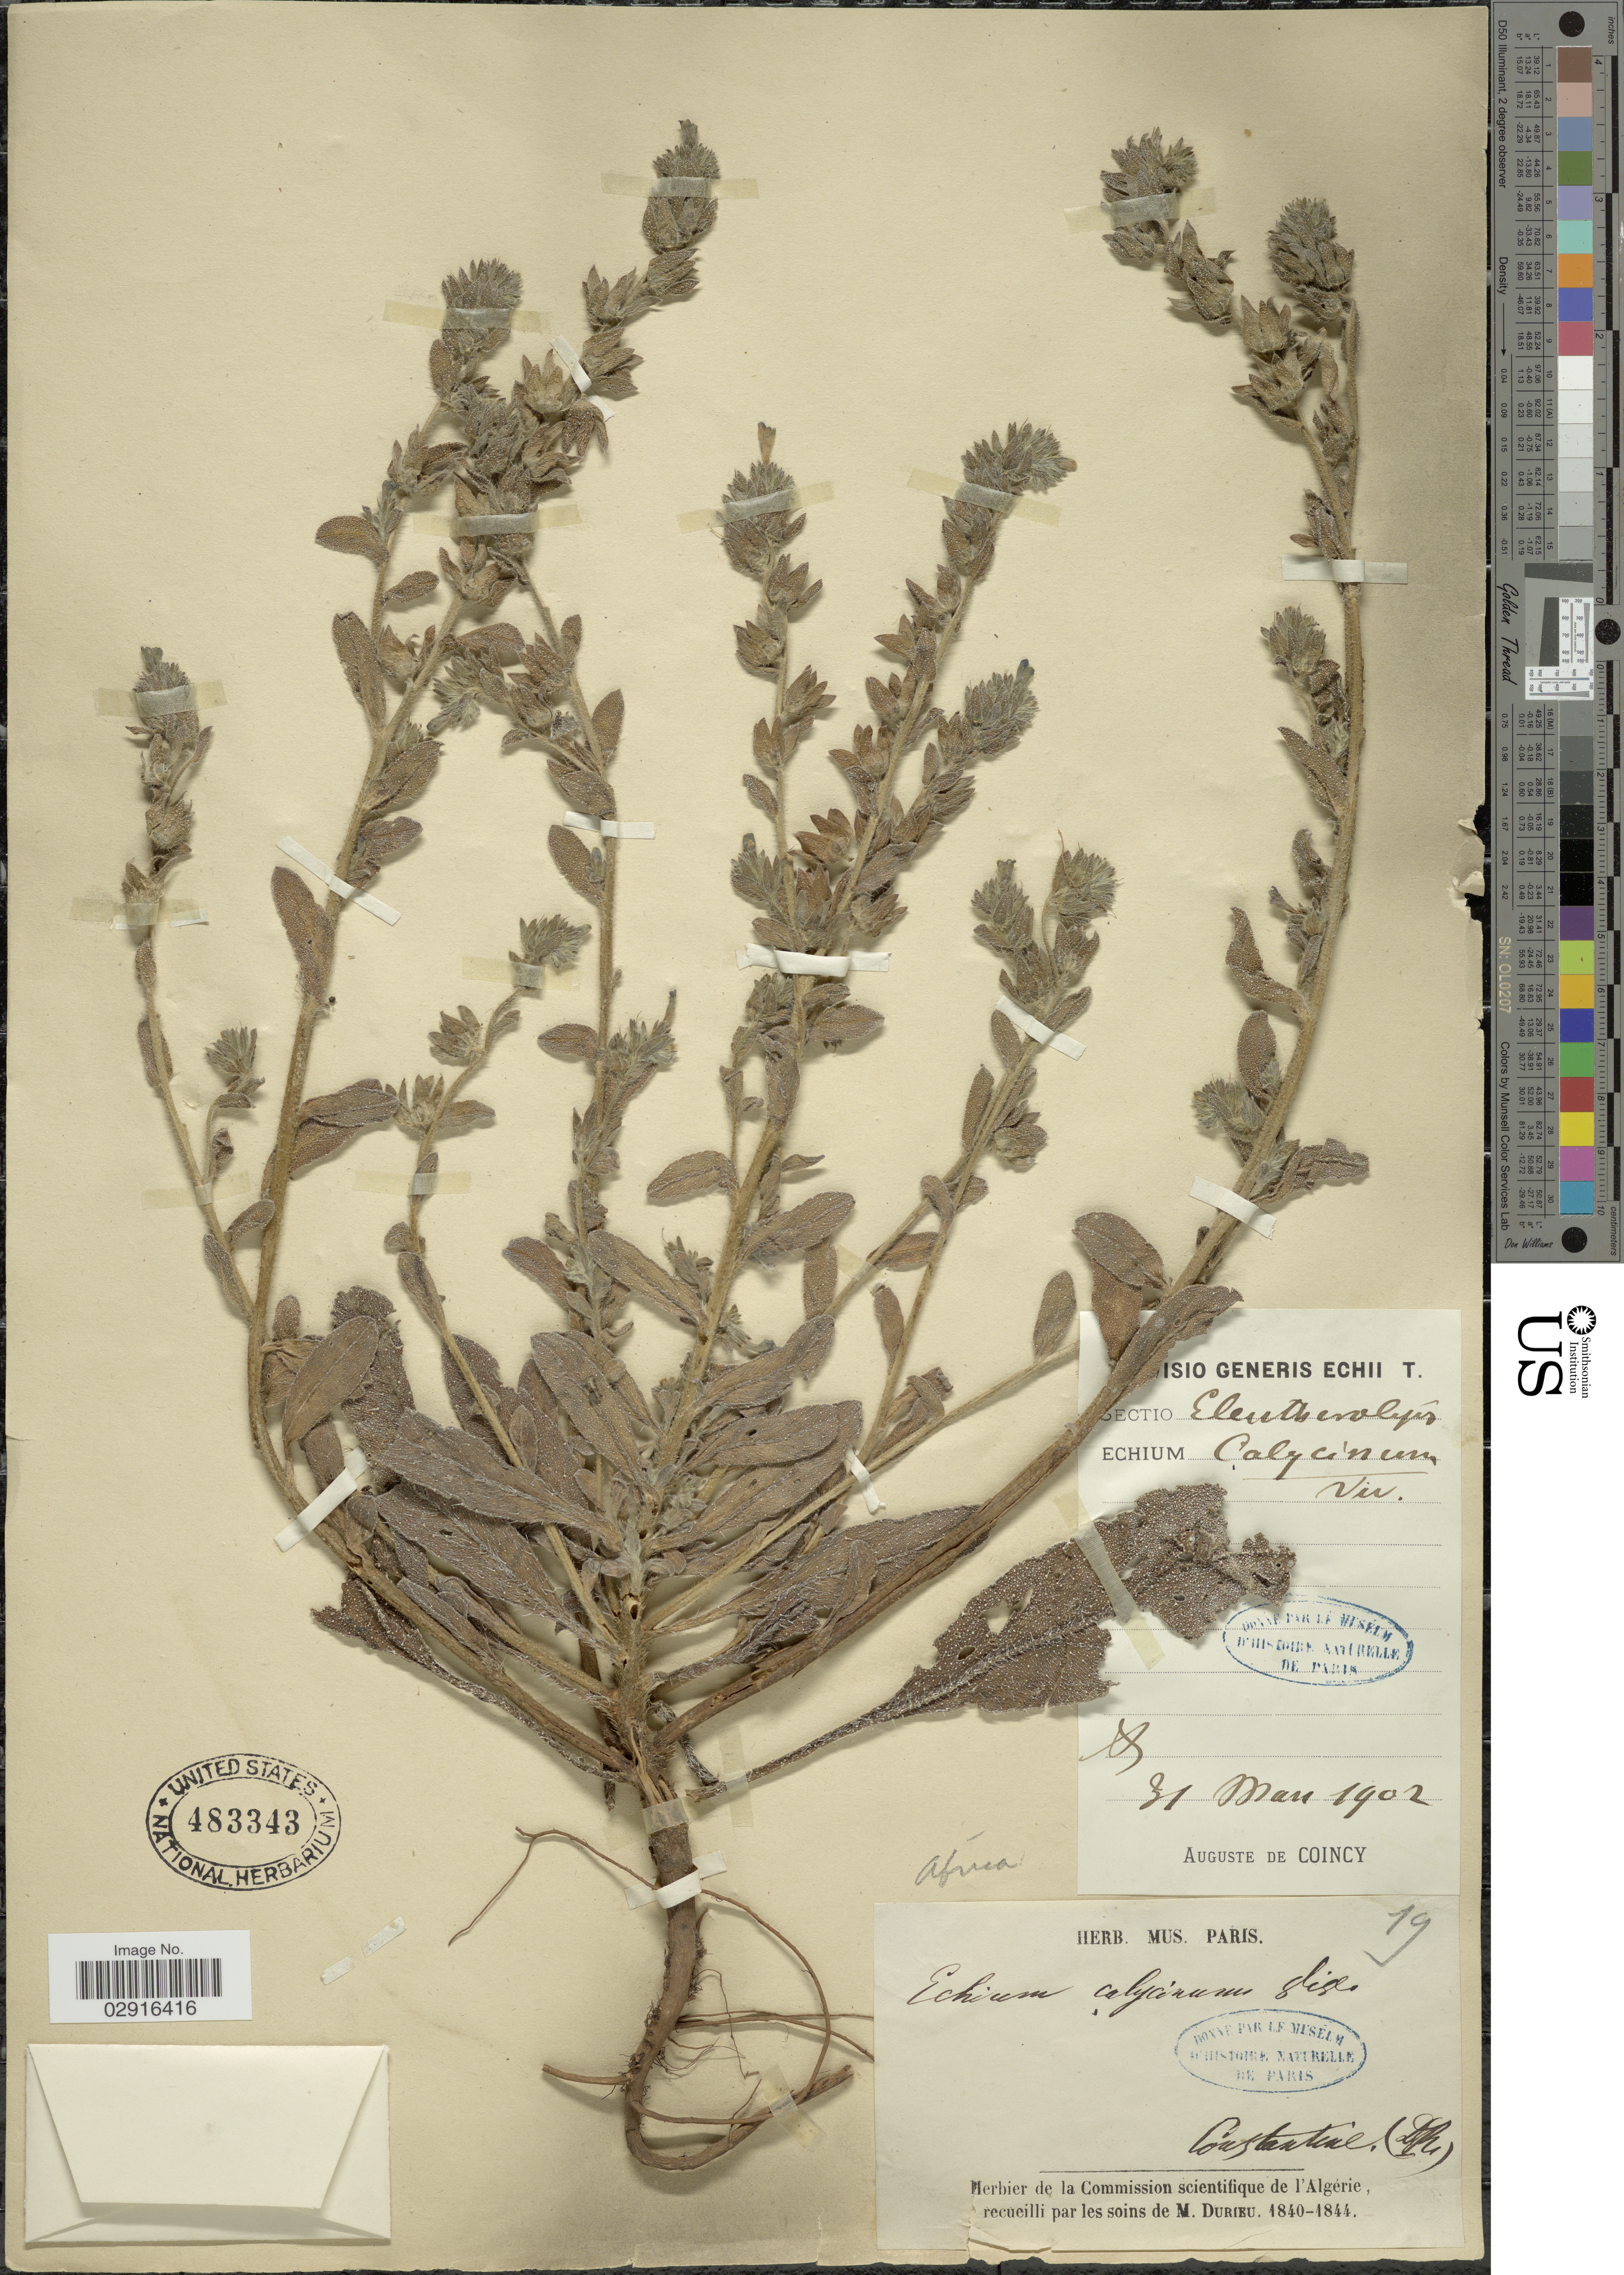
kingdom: Plantae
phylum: Tracheophyta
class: Magnoliopsida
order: Boraginales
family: Boraginaceae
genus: Echium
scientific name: Echium calycinum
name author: Viv.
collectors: M. Durieu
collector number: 19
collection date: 1840/1844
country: Algeria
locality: Constantine ( [illegible text]).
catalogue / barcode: US 483343